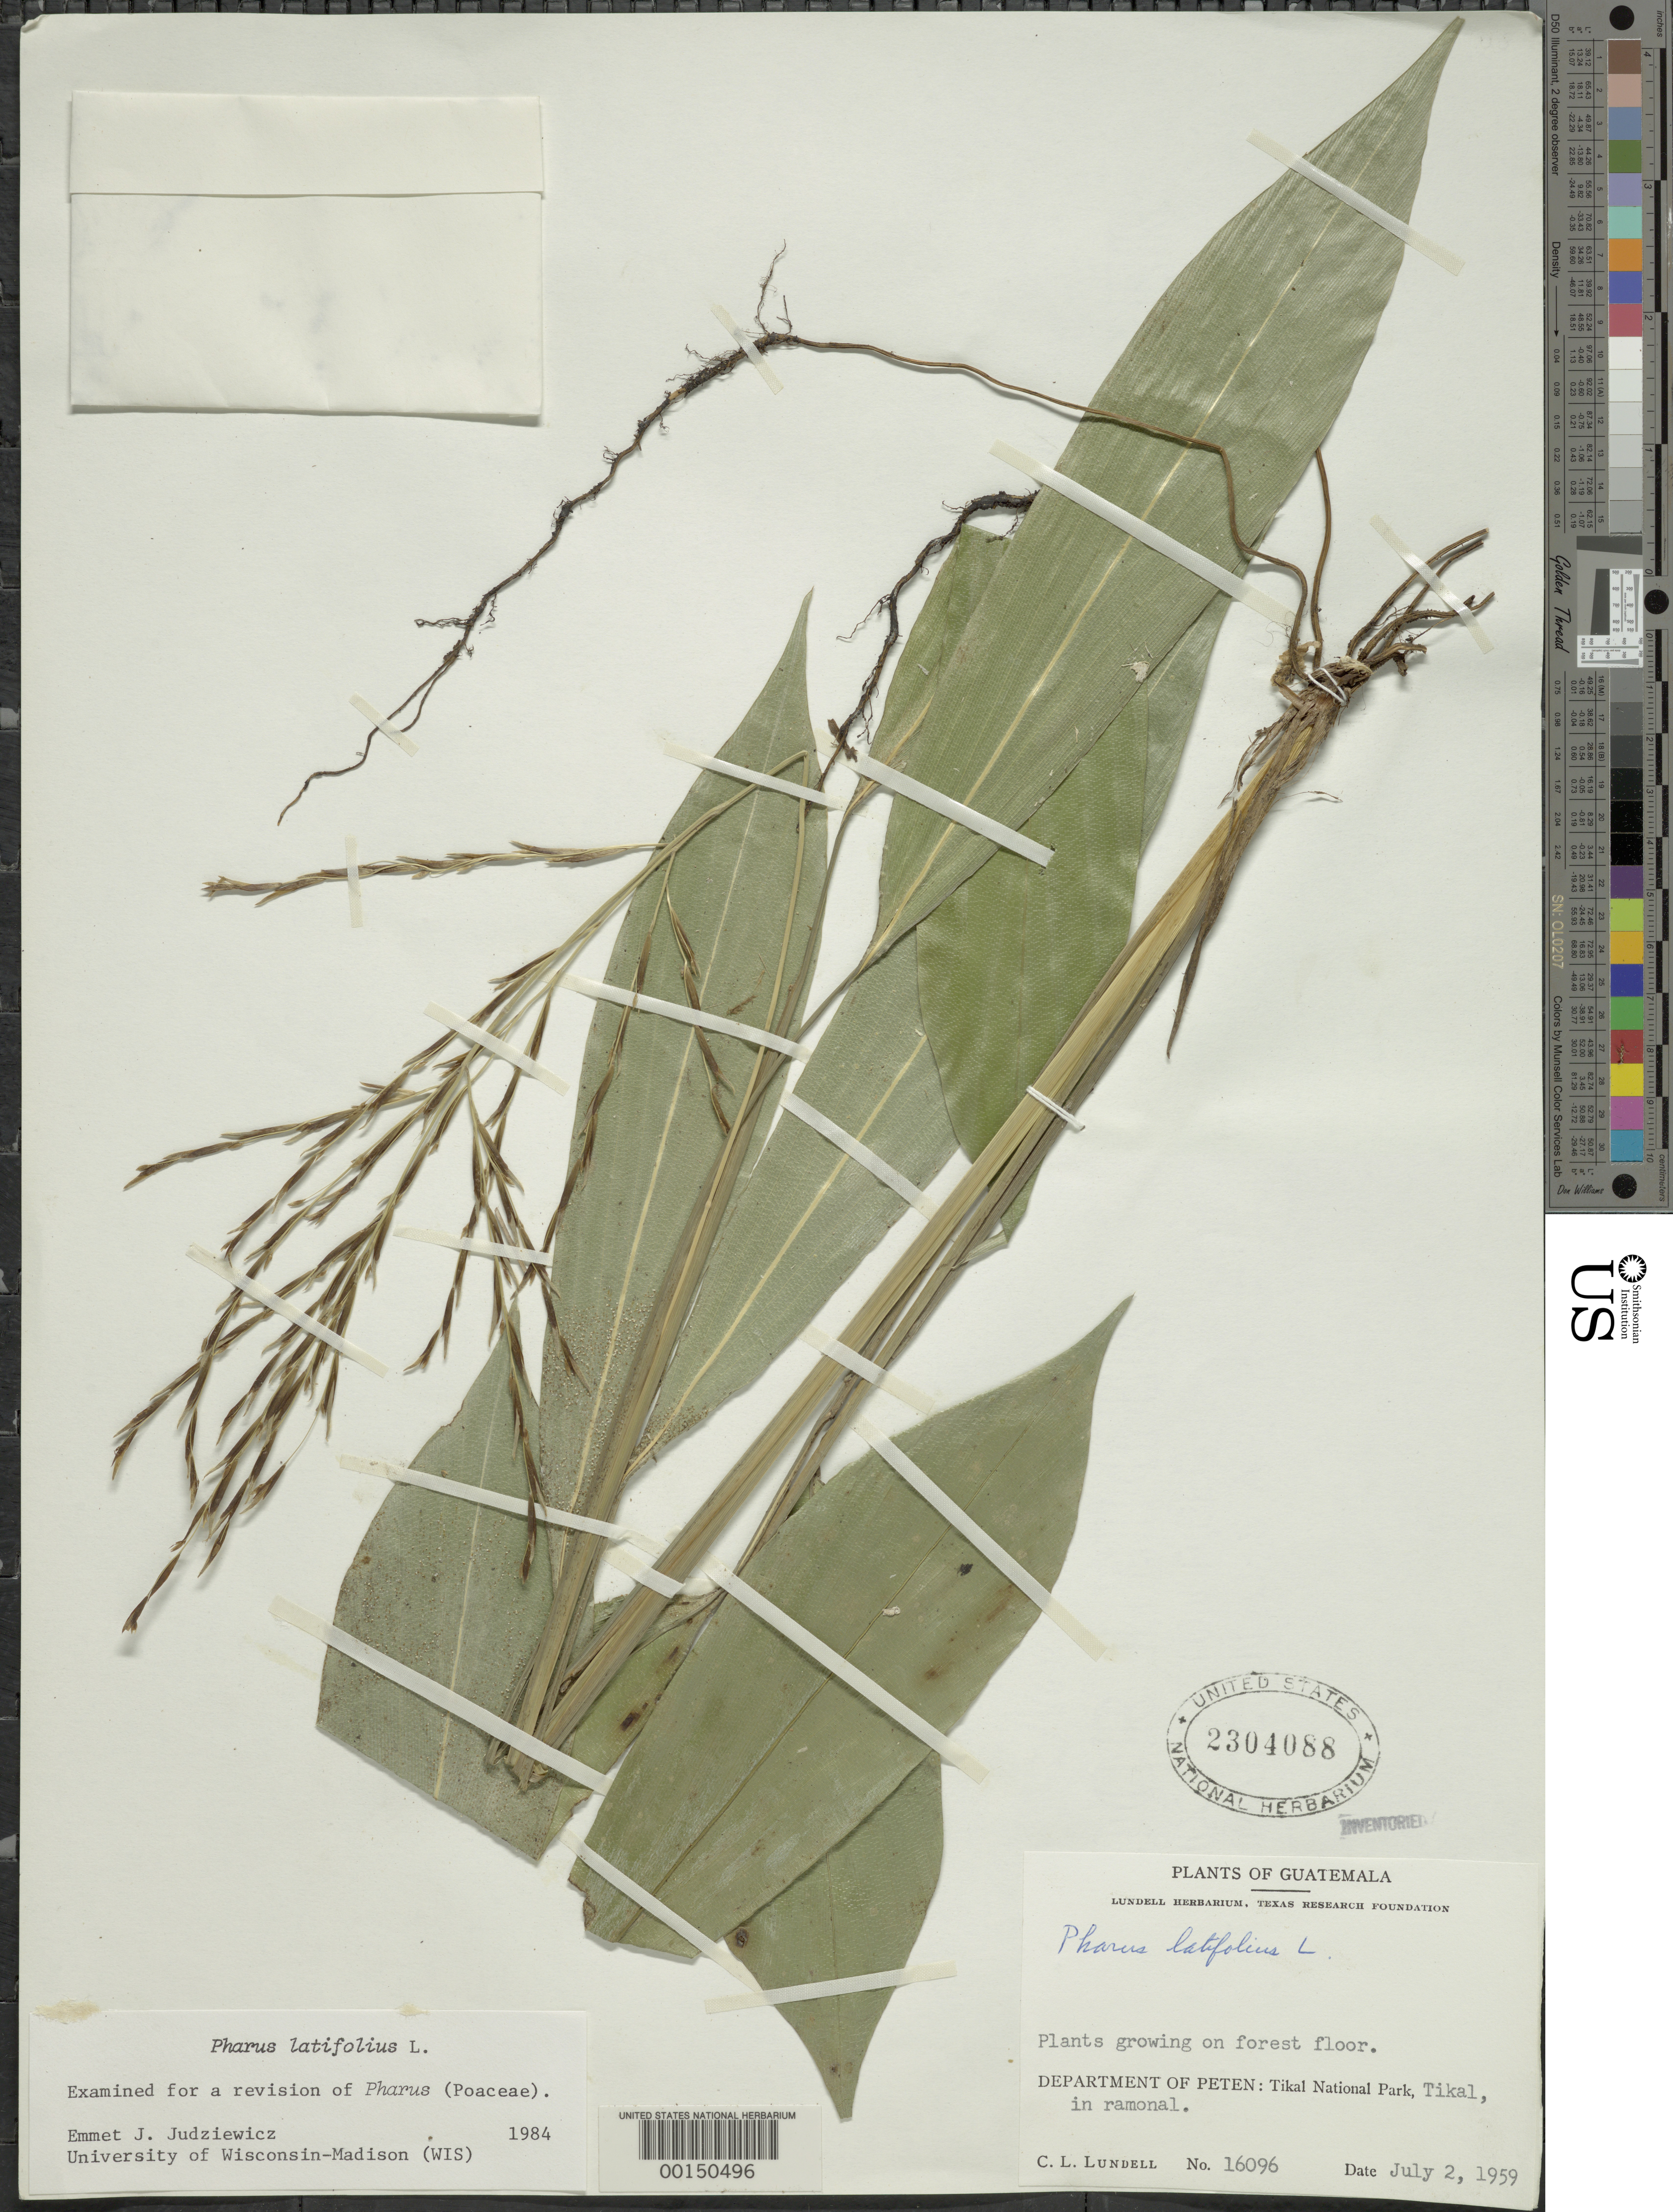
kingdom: Plantae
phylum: Tracheophyta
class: Liliopsida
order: Poales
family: Poaceae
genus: Pharus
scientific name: Pharus latifolius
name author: L.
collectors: C. L. Lundell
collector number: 16096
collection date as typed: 02 Jul 1959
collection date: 1959-07-02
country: Guatemala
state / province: El Petén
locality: Tikal National Park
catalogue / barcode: US 2304088